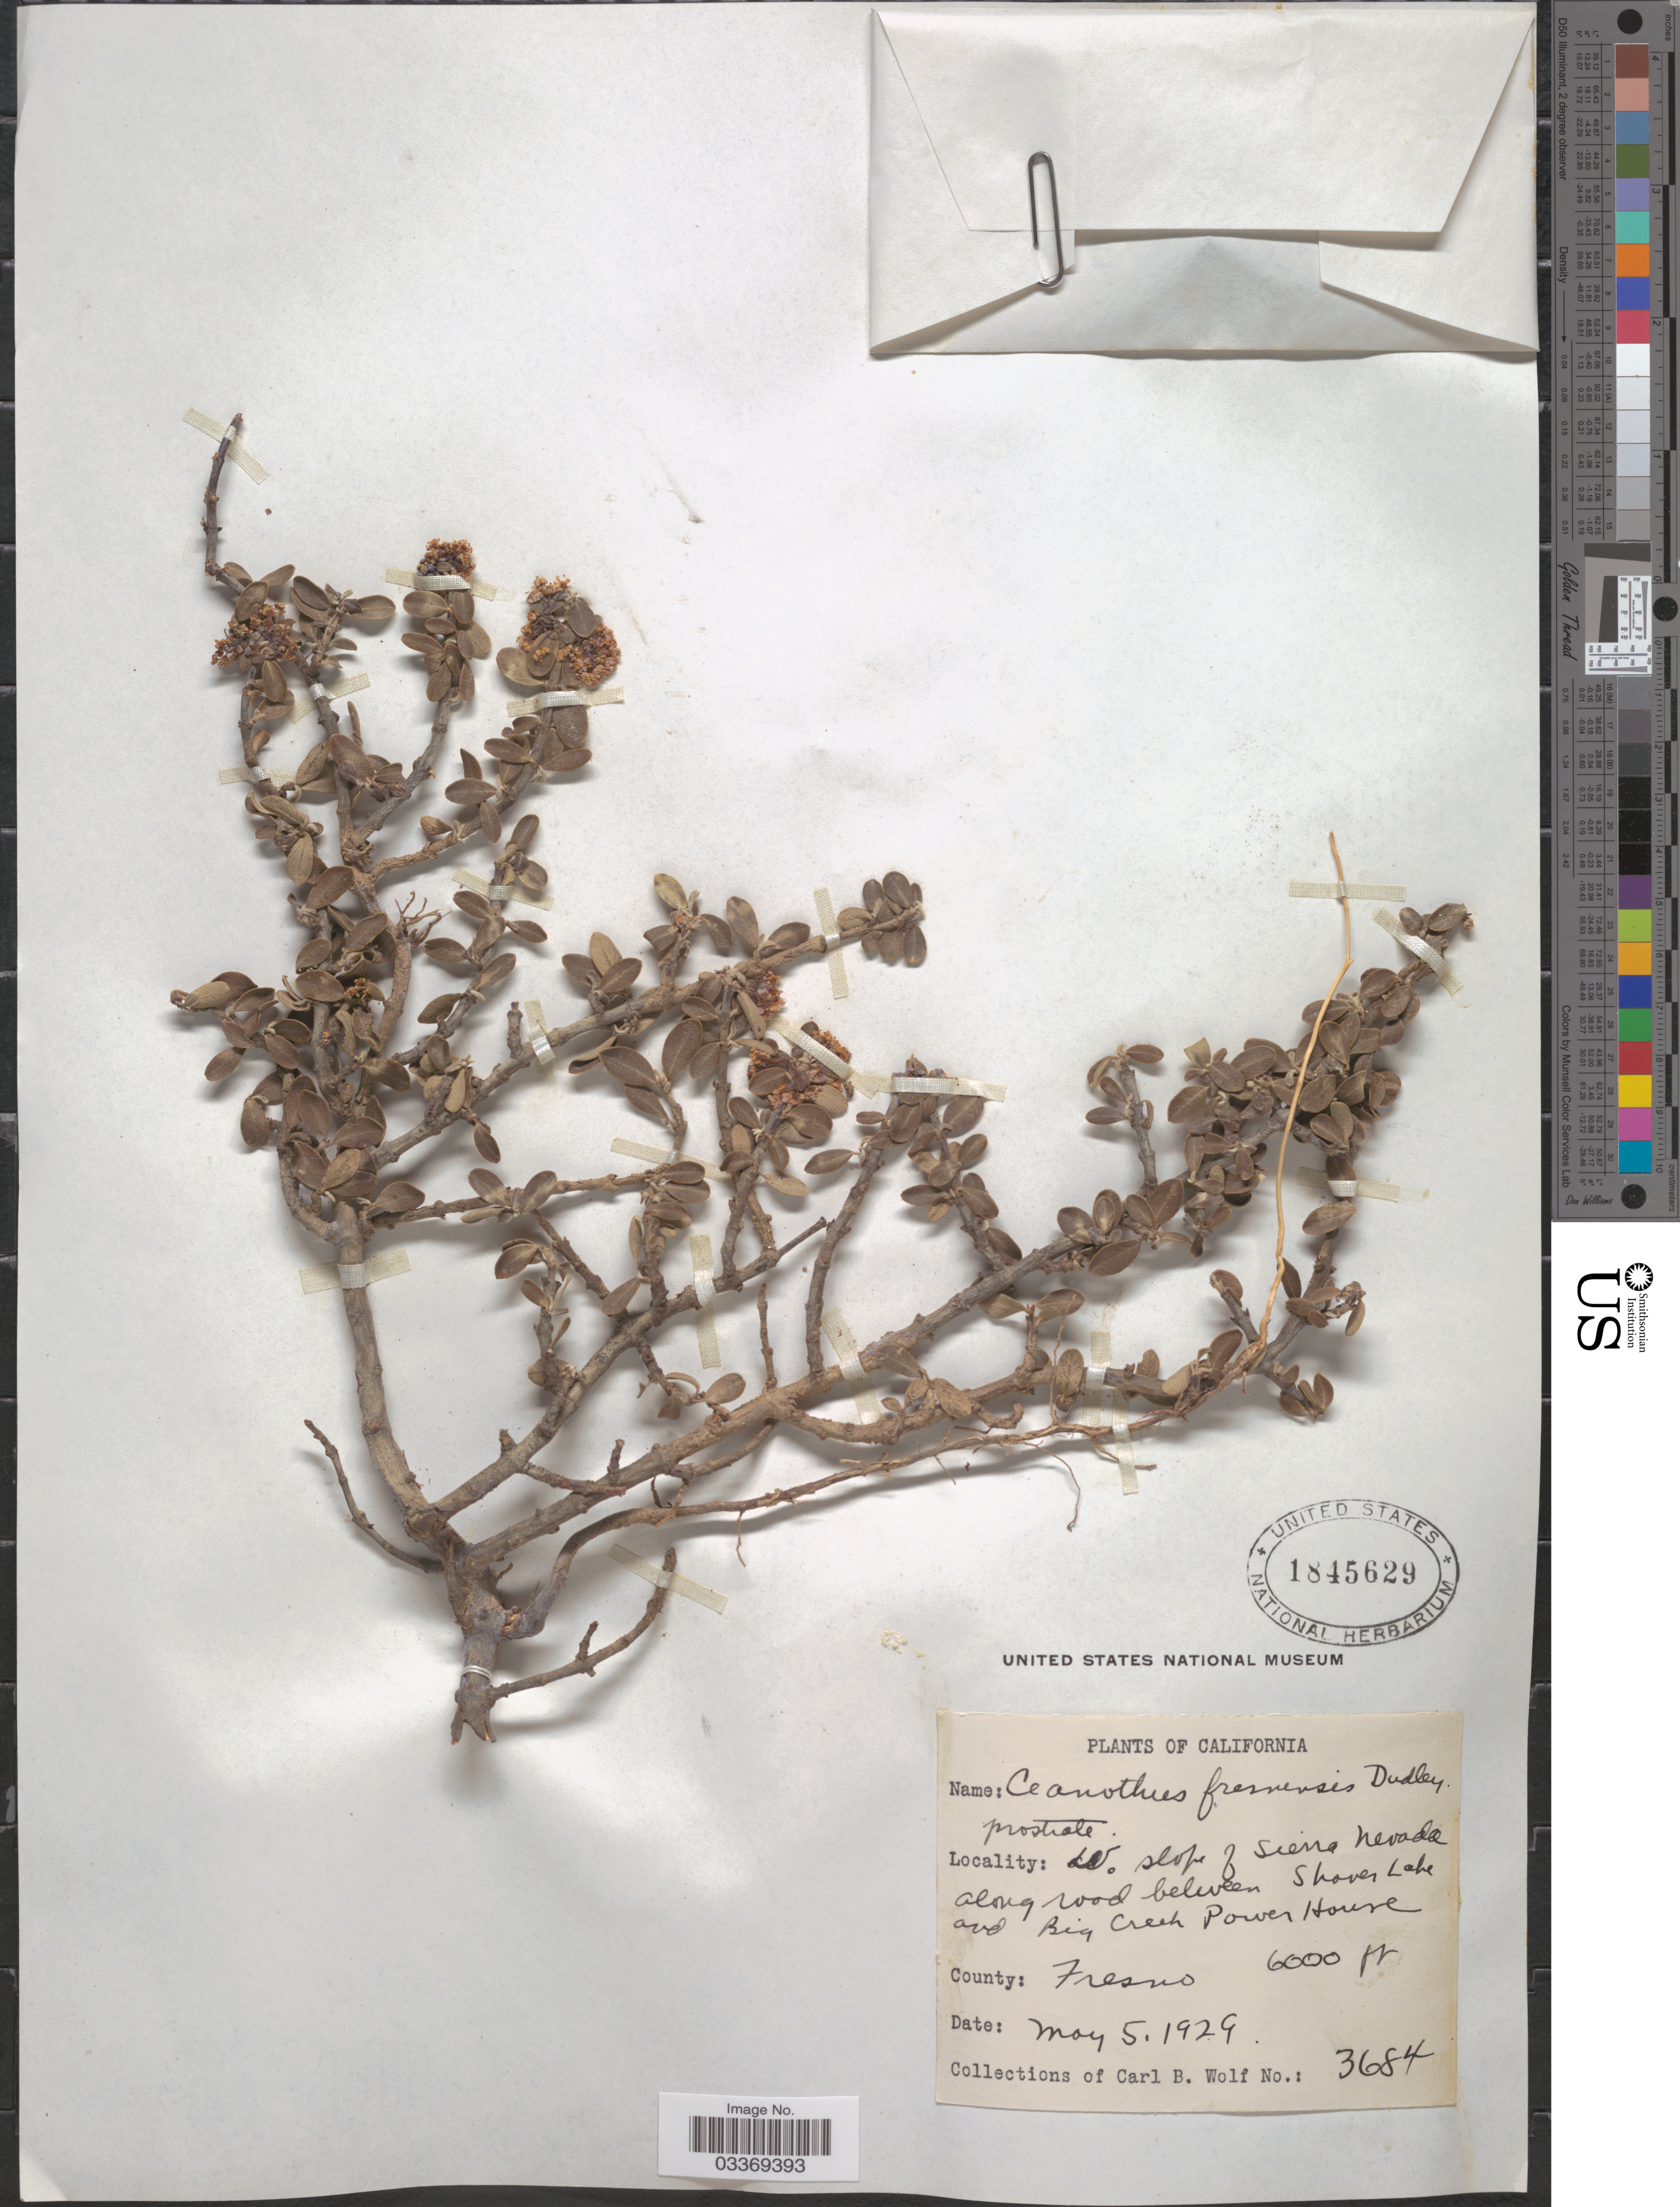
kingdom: Plantae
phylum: Tracheophyta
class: Magnoliopsida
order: Rosales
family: Rhamnaceae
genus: Ceanothus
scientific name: Ceanothus fresnensis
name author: Dudley ex Abrams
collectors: ex herb. Carl B. Wolf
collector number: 3684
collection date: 1929-05-05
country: United States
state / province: California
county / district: Fresno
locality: W. slope of Sierra Nevada along road between Shover Lake and Big Creek Power House. County: Fresno.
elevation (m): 1829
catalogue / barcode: US 1845629